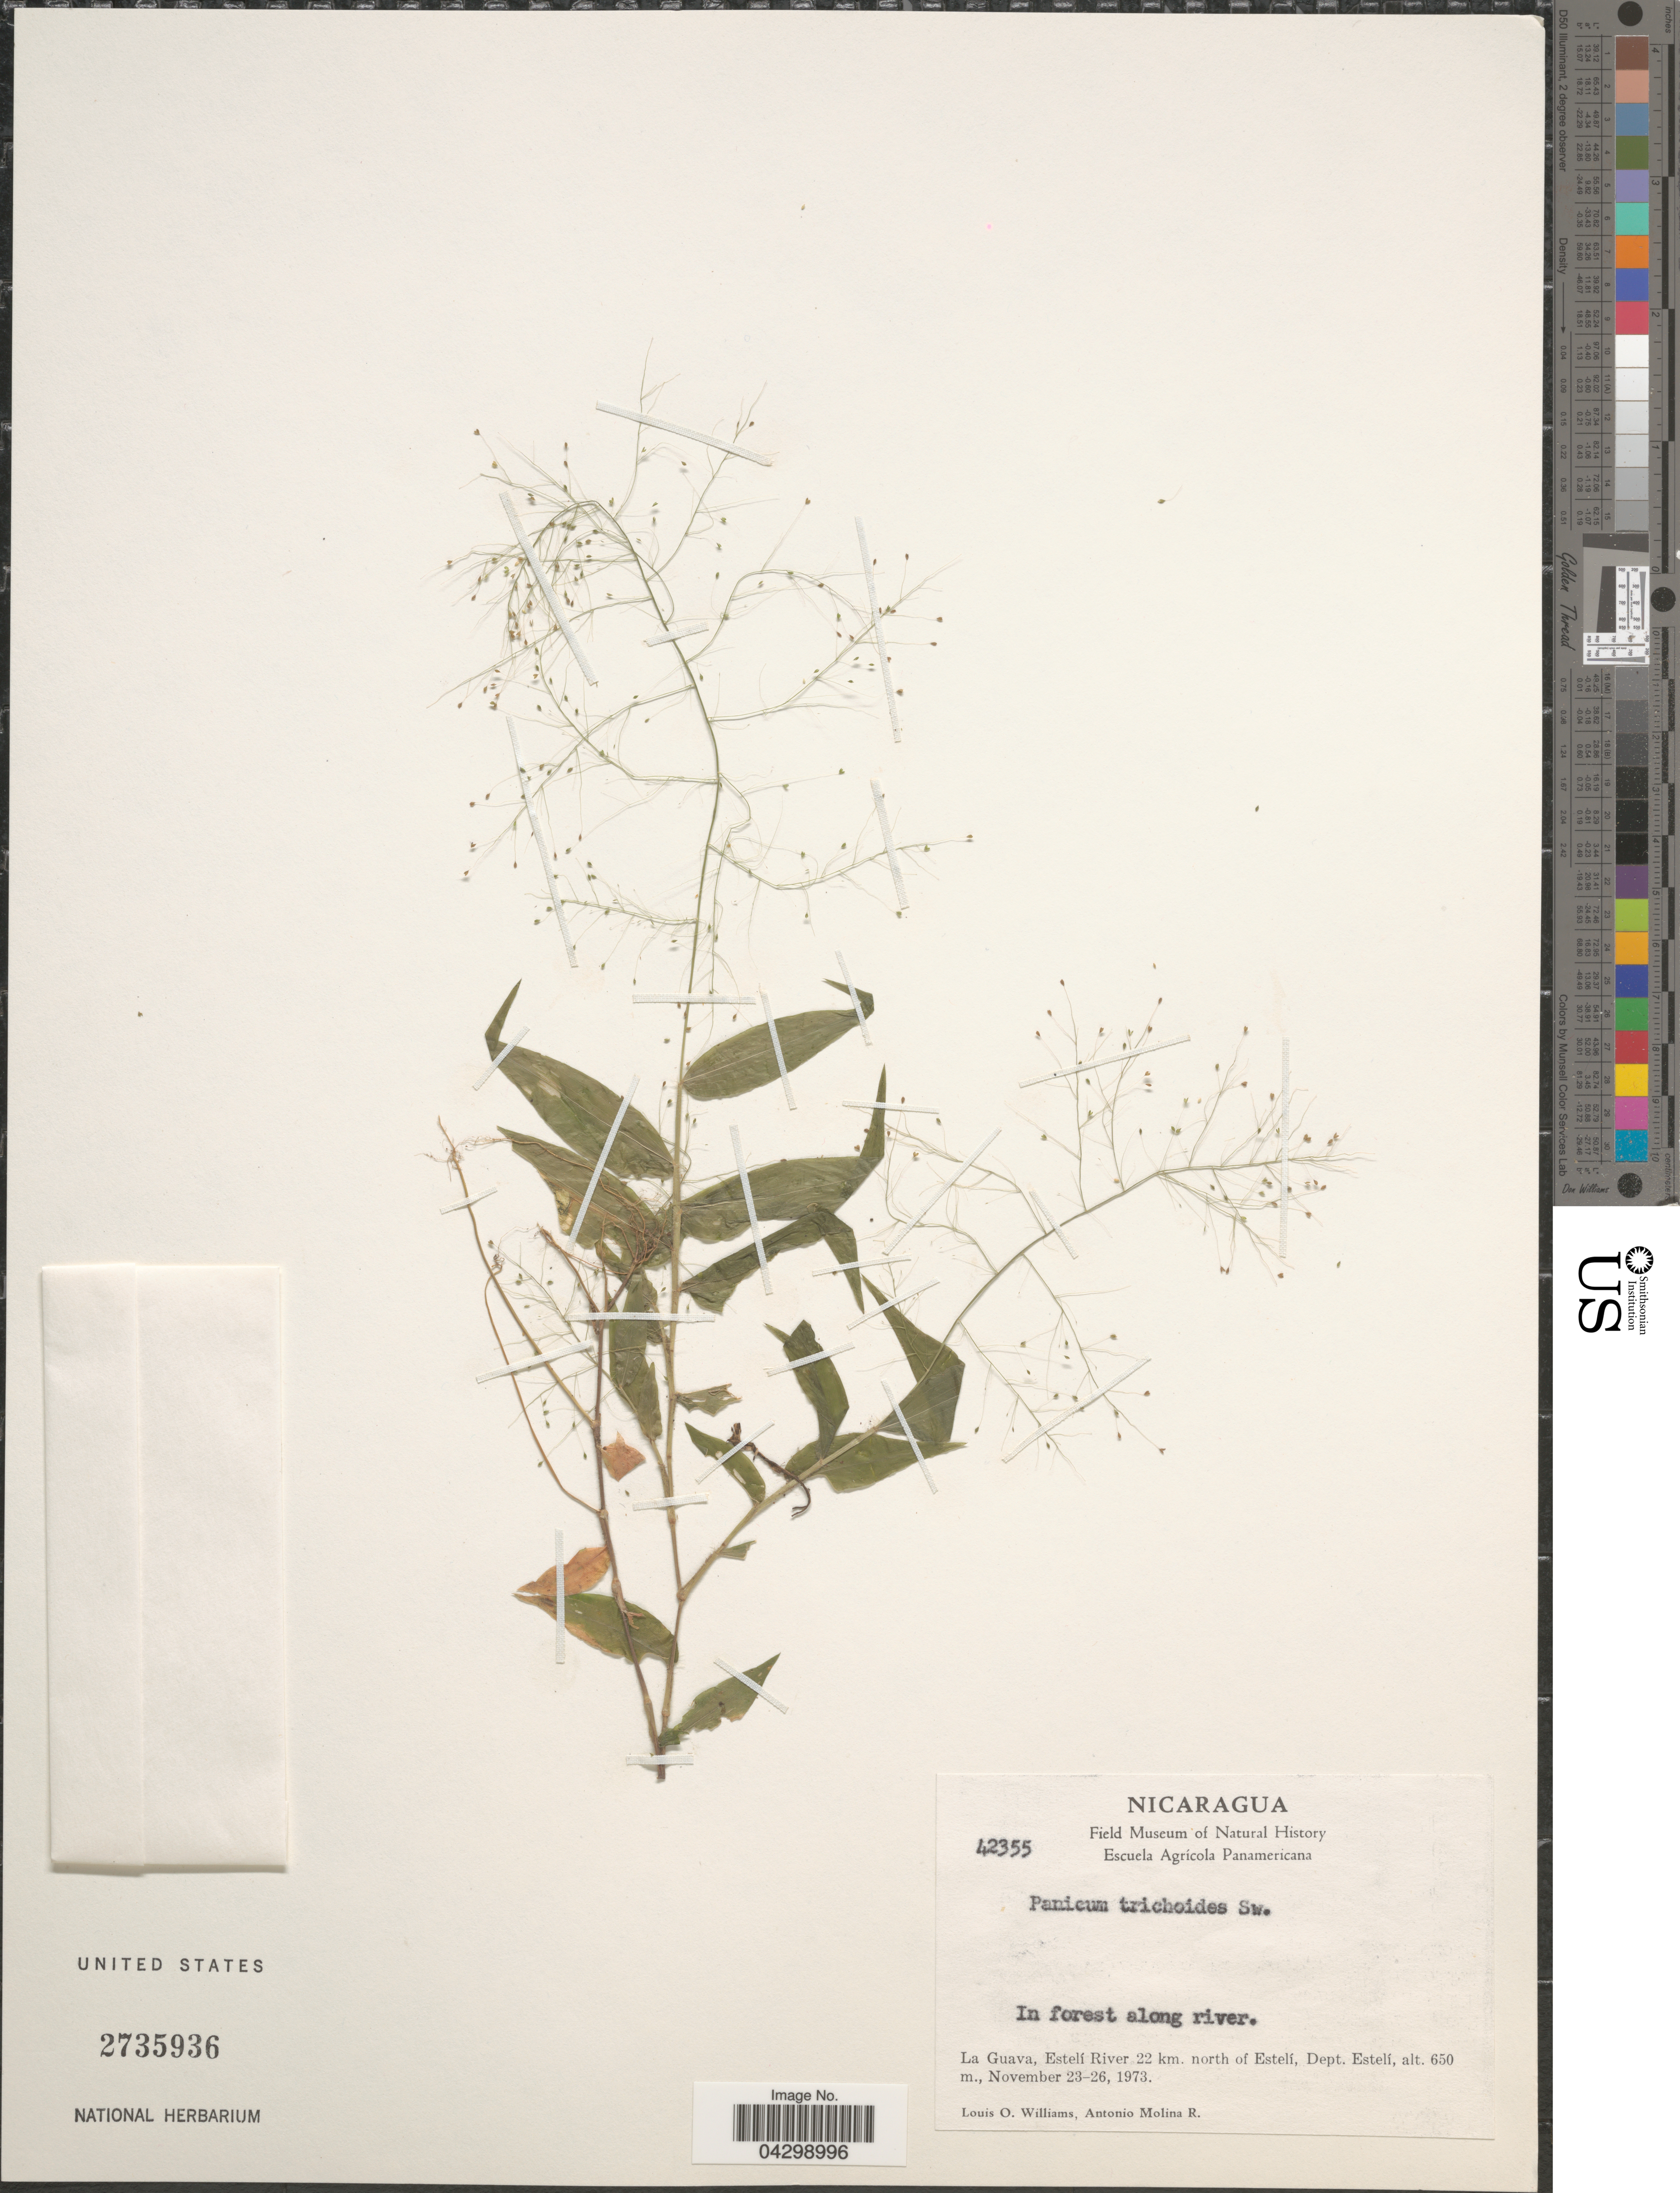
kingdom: Plantae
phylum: Tracheophyta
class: Liliopsida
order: Poales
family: Poaceae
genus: Panicum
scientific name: Panicum trichoides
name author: Sw.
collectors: L. O. Williams & A. Molina R.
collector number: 42355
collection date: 1973-11-23/1973-11-26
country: Nicaragua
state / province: Esteli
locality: In forest along river. La Guava, Estelí River 22 km. north of Estelí, Dept. Estelí.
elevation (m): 650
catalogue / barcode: US 2735936